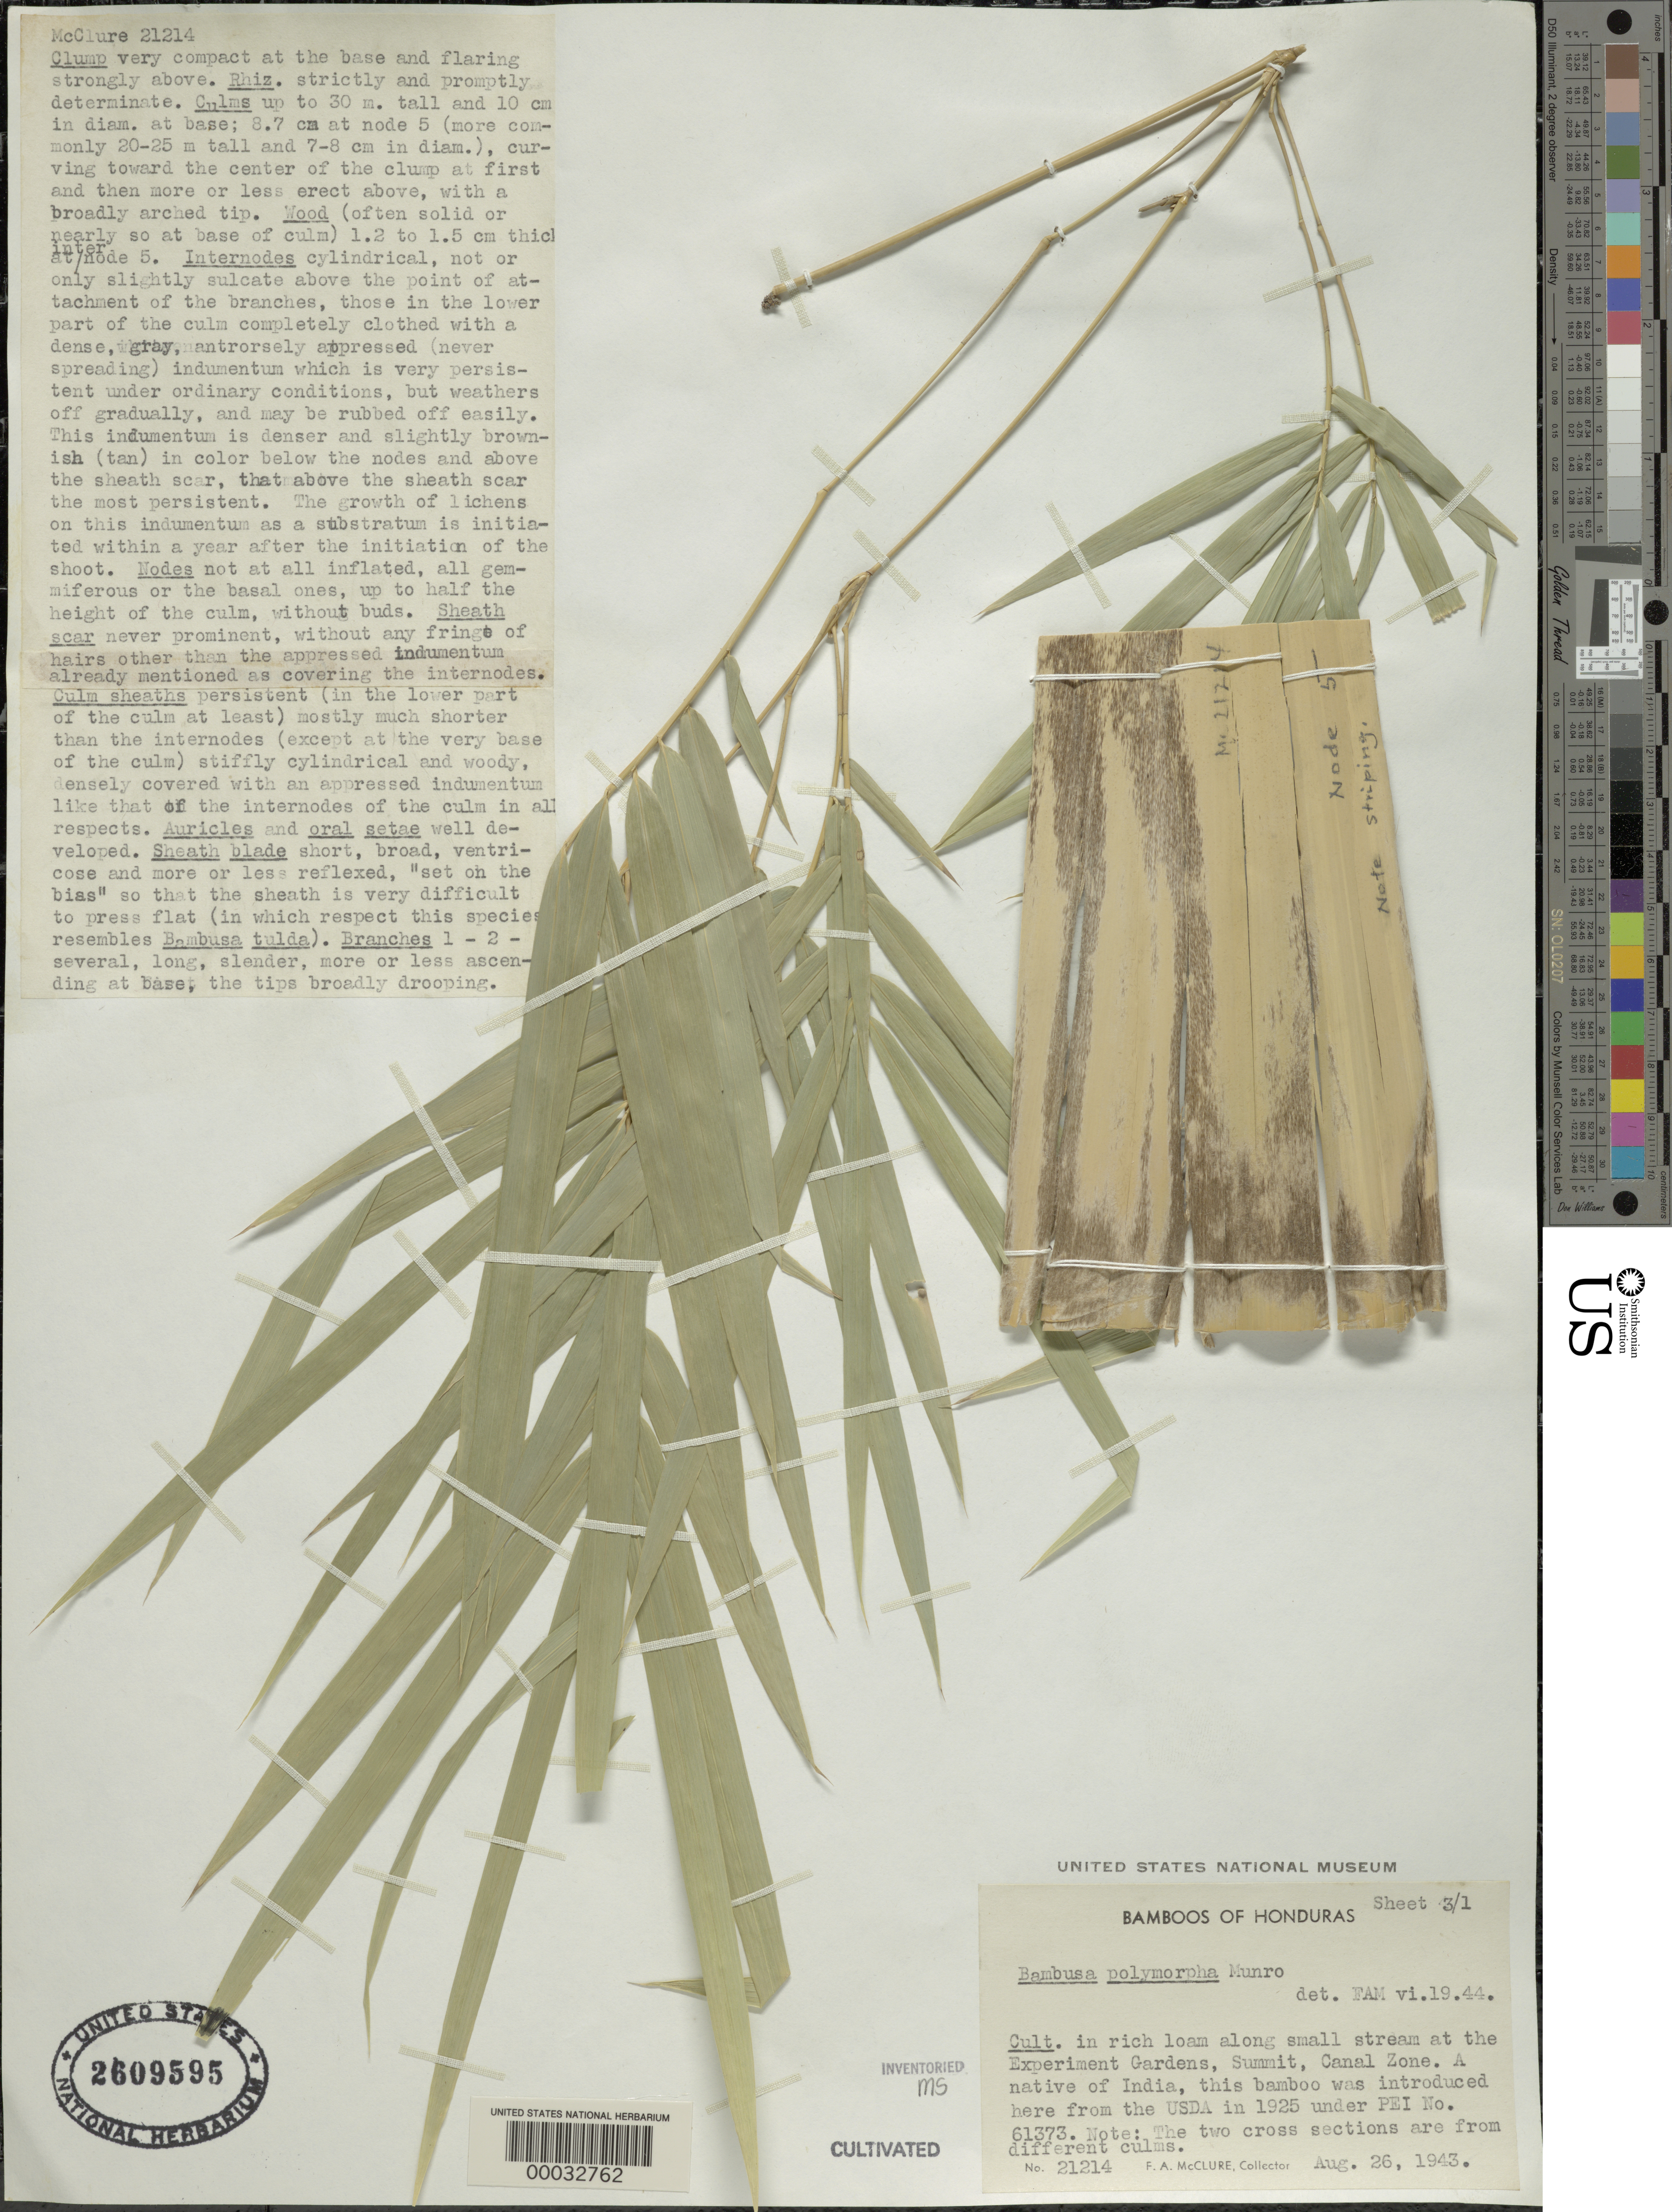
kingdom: Plantae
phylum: Tracheophyta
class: Liliopsida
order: Poales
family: Poaceae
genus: Bambusa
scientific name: Bambusa polymorpha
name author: Munro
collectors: F. A. McClure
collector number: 21214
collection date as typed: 26 Aug 1943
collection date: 1943-08-26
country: Panama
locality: Esperimental Gardens-summit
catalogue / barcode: US 2609595